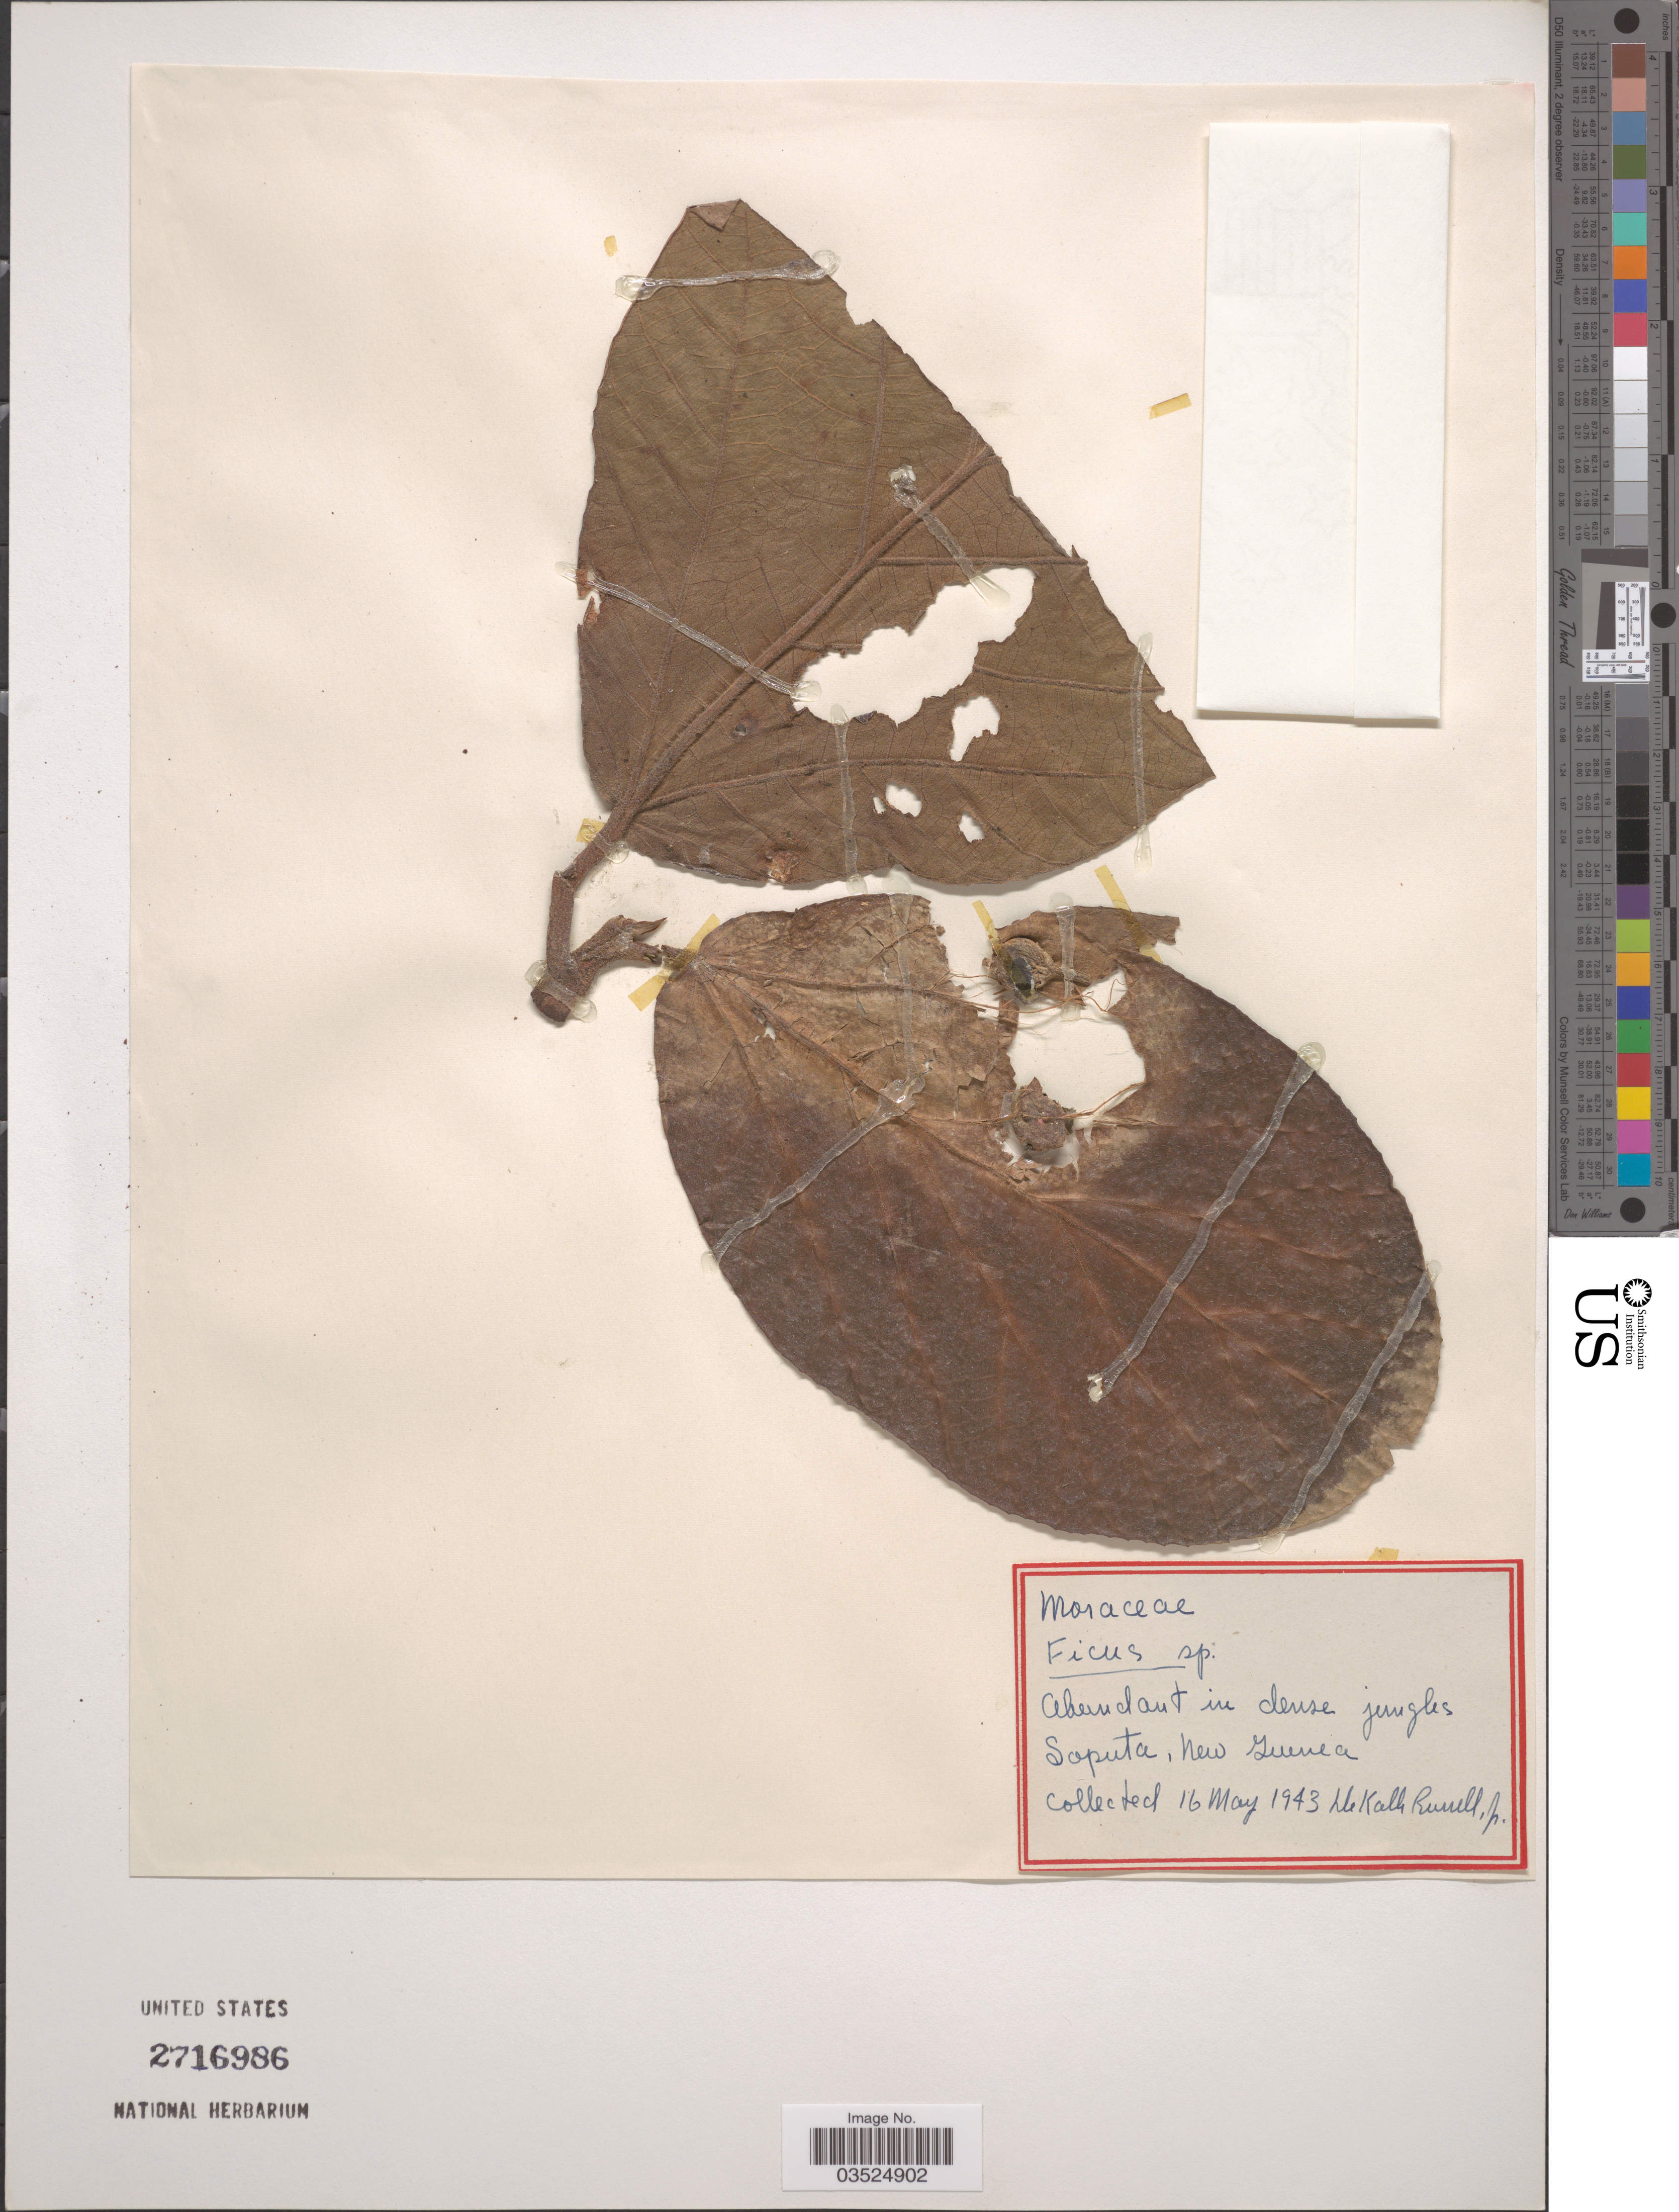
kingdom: Plantae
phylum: Tracheophyta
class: Magnoliopsida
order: Rosales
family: Moraceae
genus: Ficus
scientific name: Ficus sp.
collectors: D. K. Russell Jr.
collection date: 1943-05-16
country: Papua New Guinea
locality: Abundant in dense jungles Soputa, New Guinea.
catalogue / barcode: US 2716986